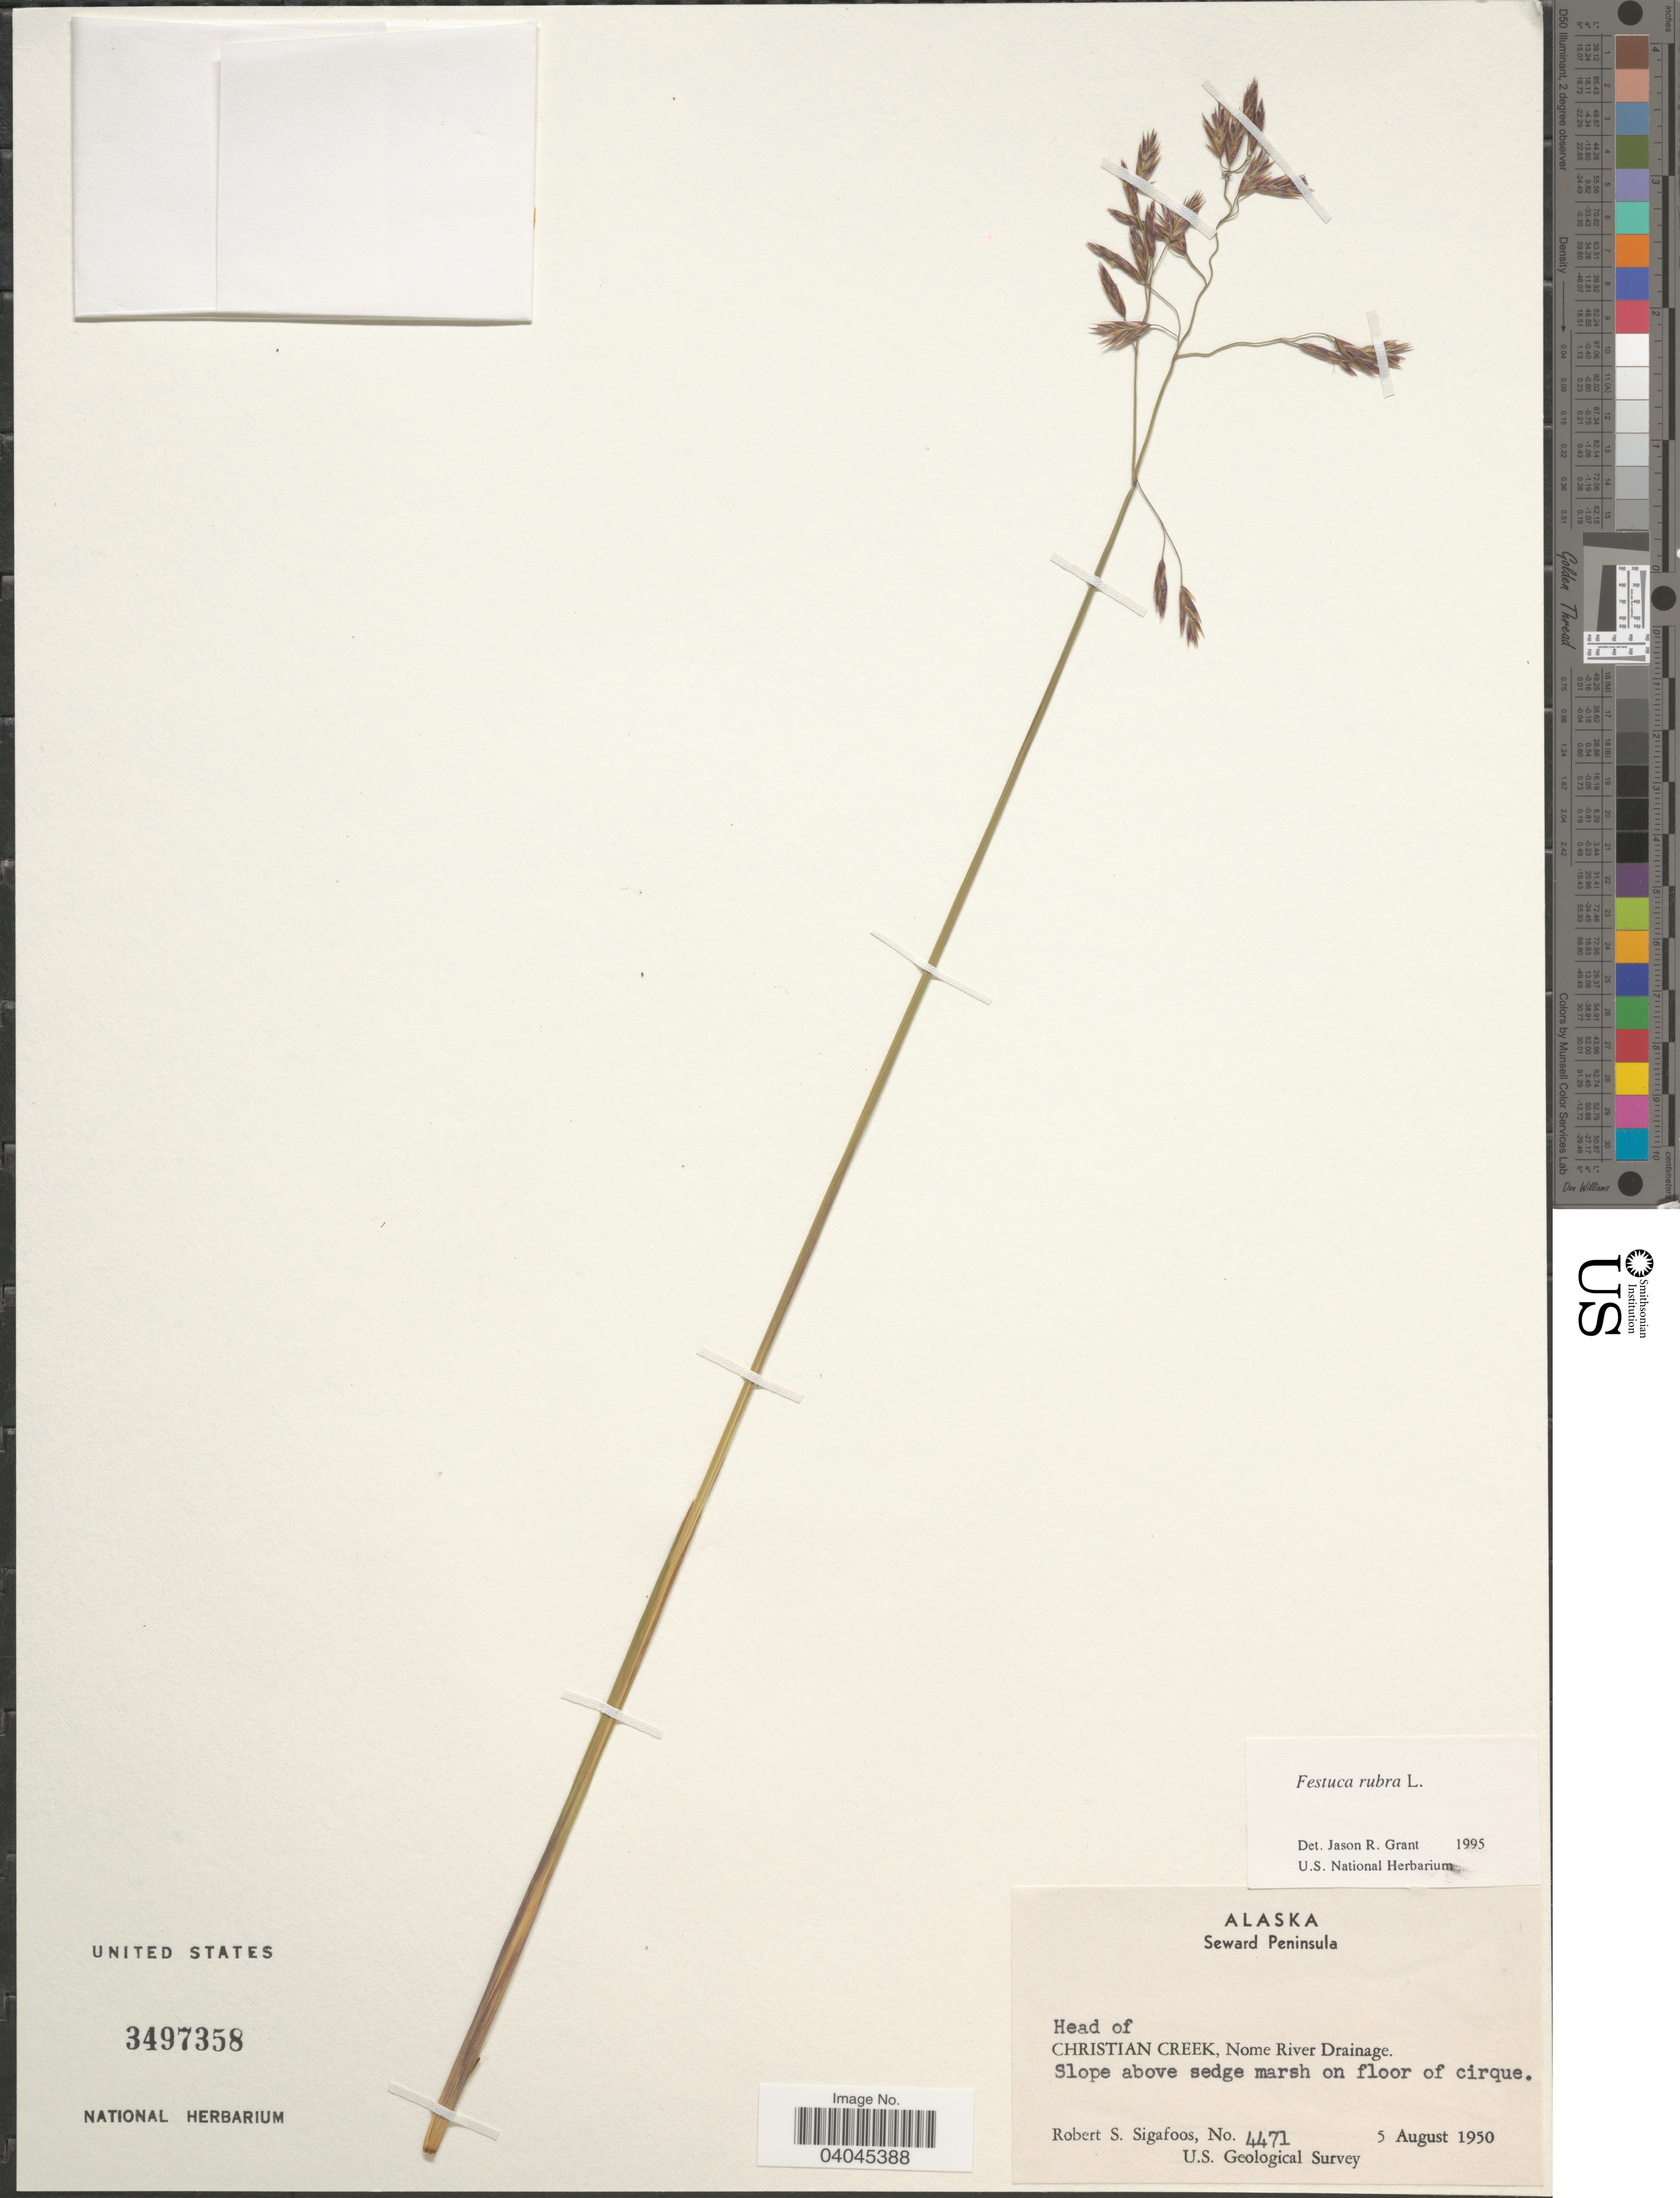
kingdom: Plantae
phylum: Tracheophyta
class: Liliopsida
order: Poales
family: Poaceae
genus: Festuca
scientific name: Festuca rubra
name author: L.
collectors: R. Sigafoos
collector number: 4471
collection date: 1950-08-05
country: United States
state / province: Alaska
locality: Seward Peninsula. Head of Christian Creek, Nome River Drainage. Slope above sedge marsh on floor of cirque.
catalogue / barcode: US 3497358